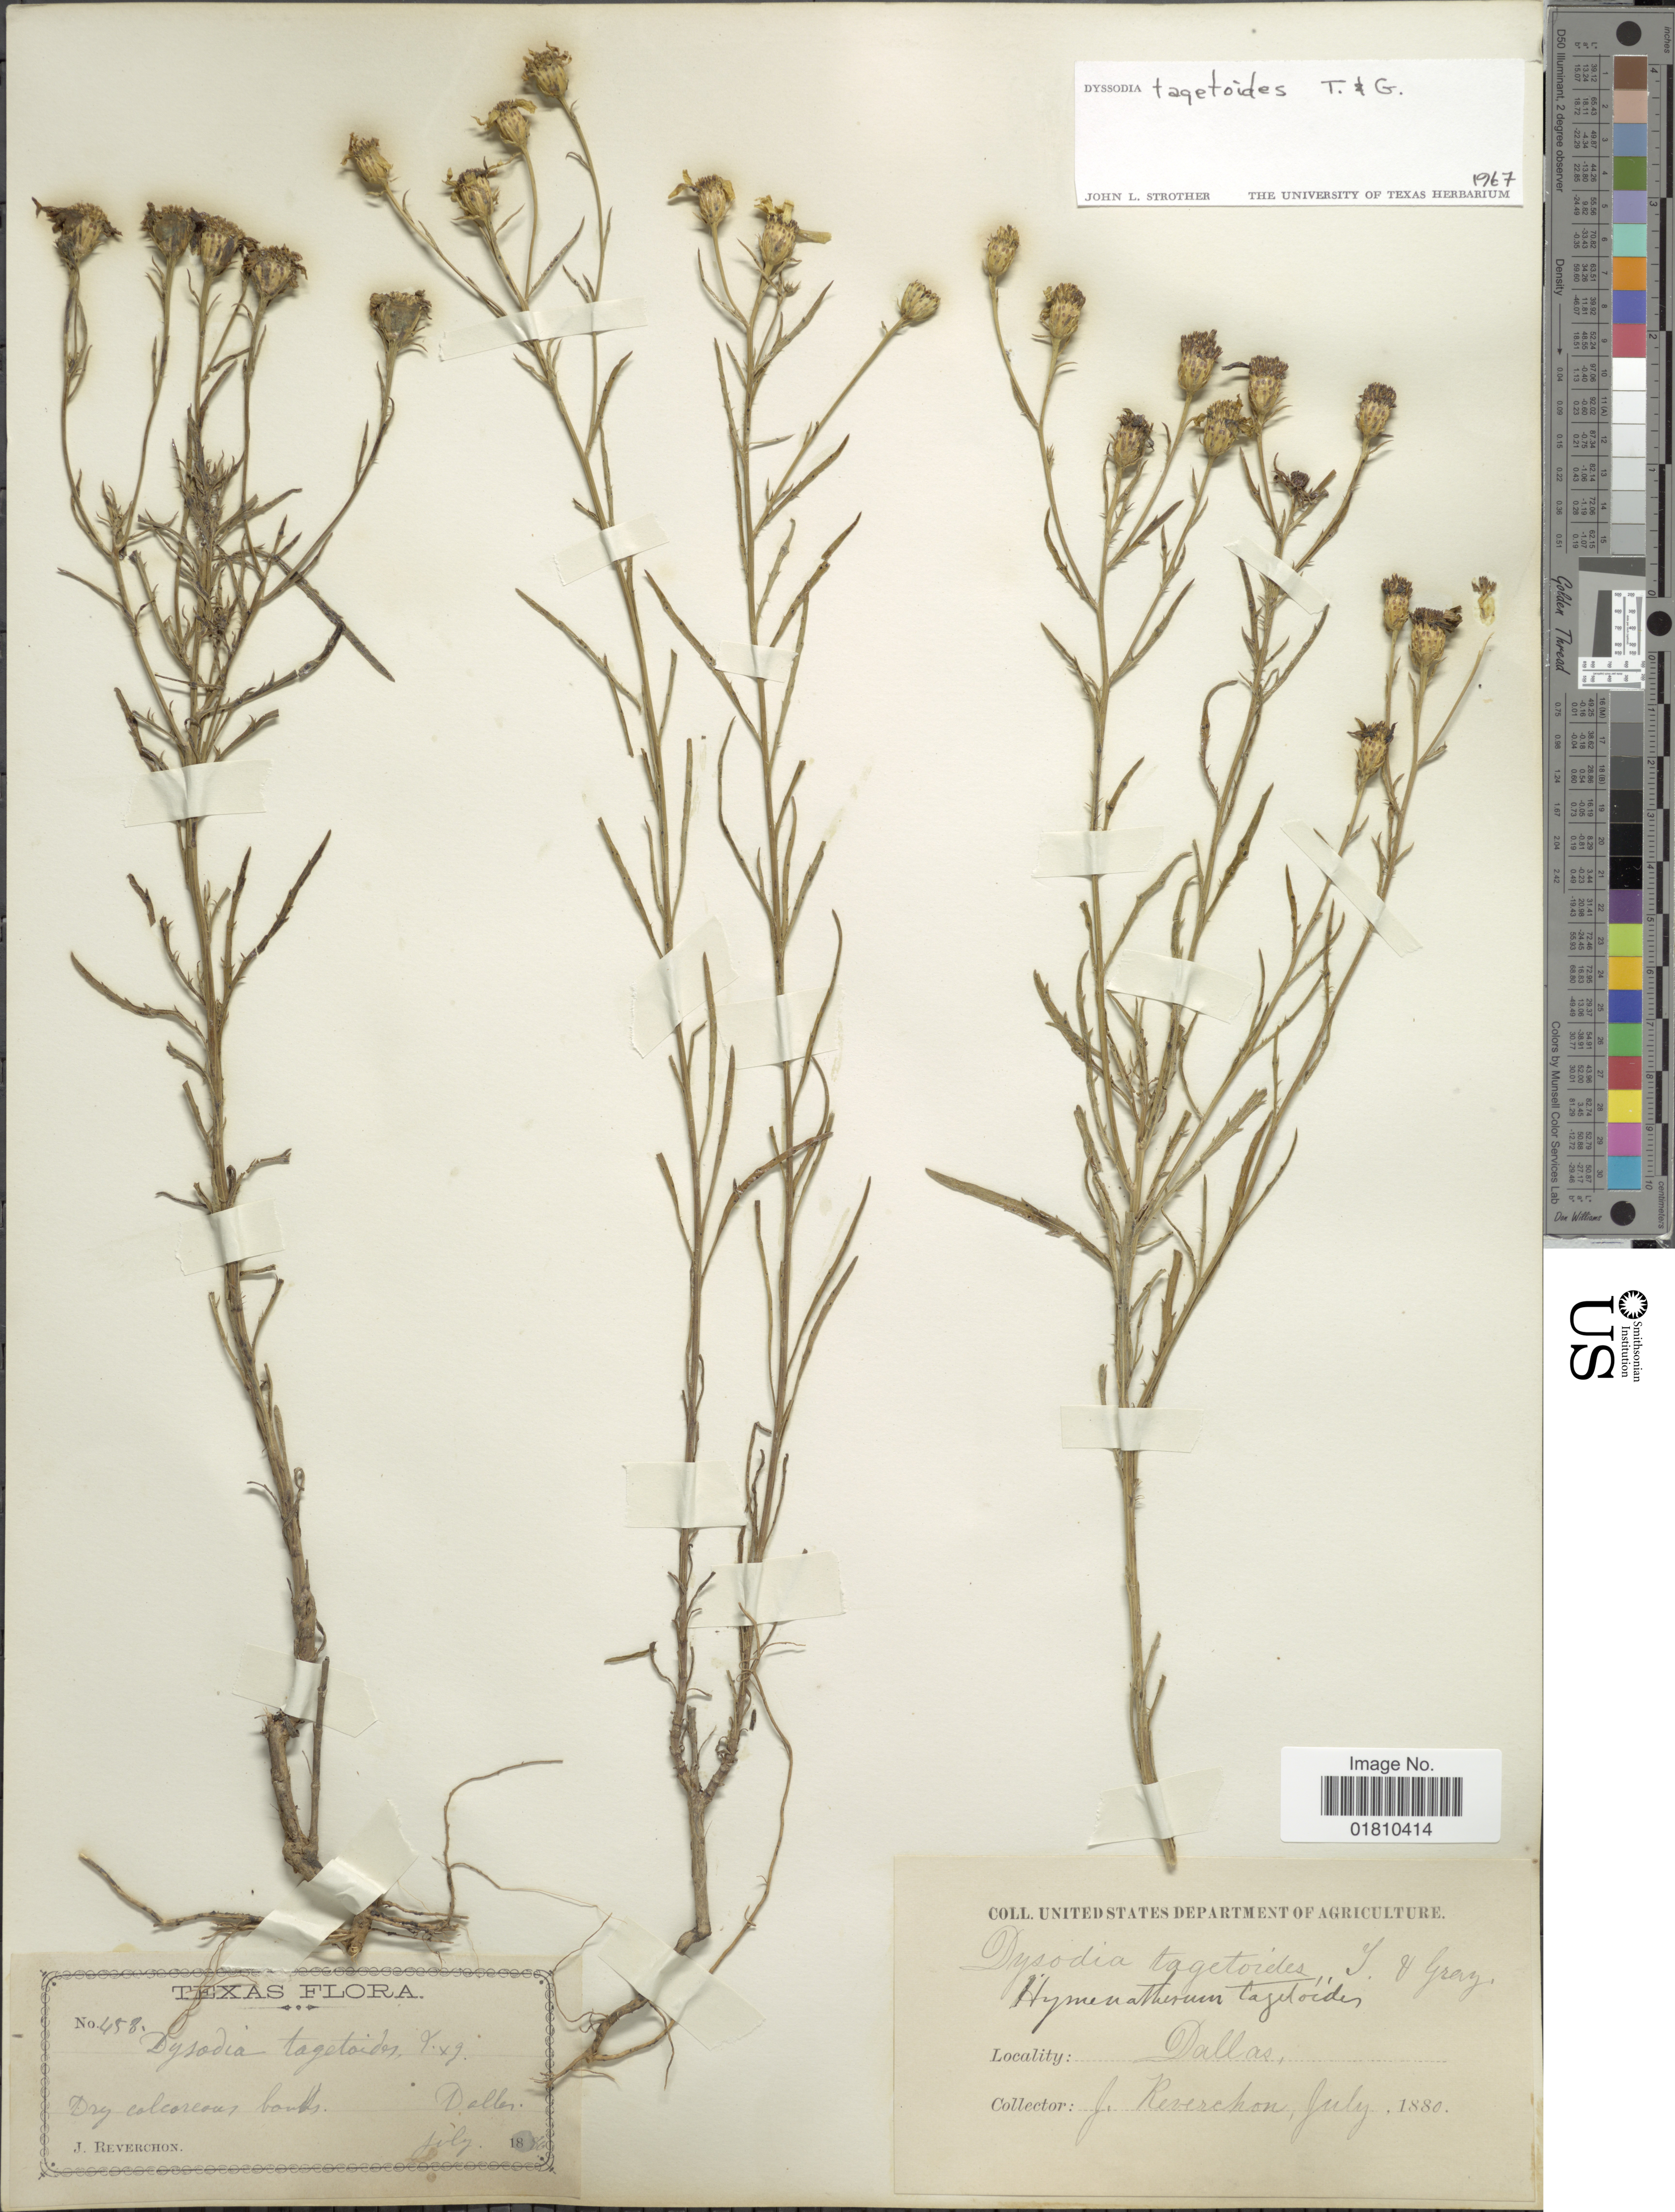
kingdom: Plantae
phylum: Tracheophyta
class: Magnoliopsida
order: Asterales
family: Asteraceae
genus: Dysodiopsis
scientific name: Dysodiopsis tagetoides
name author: (Torr. & A. Gray) Rydb.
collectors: J. Reverchon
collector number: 458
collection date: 1880-07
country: United States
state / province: Texas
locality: Dry calcareous banks, Dallas